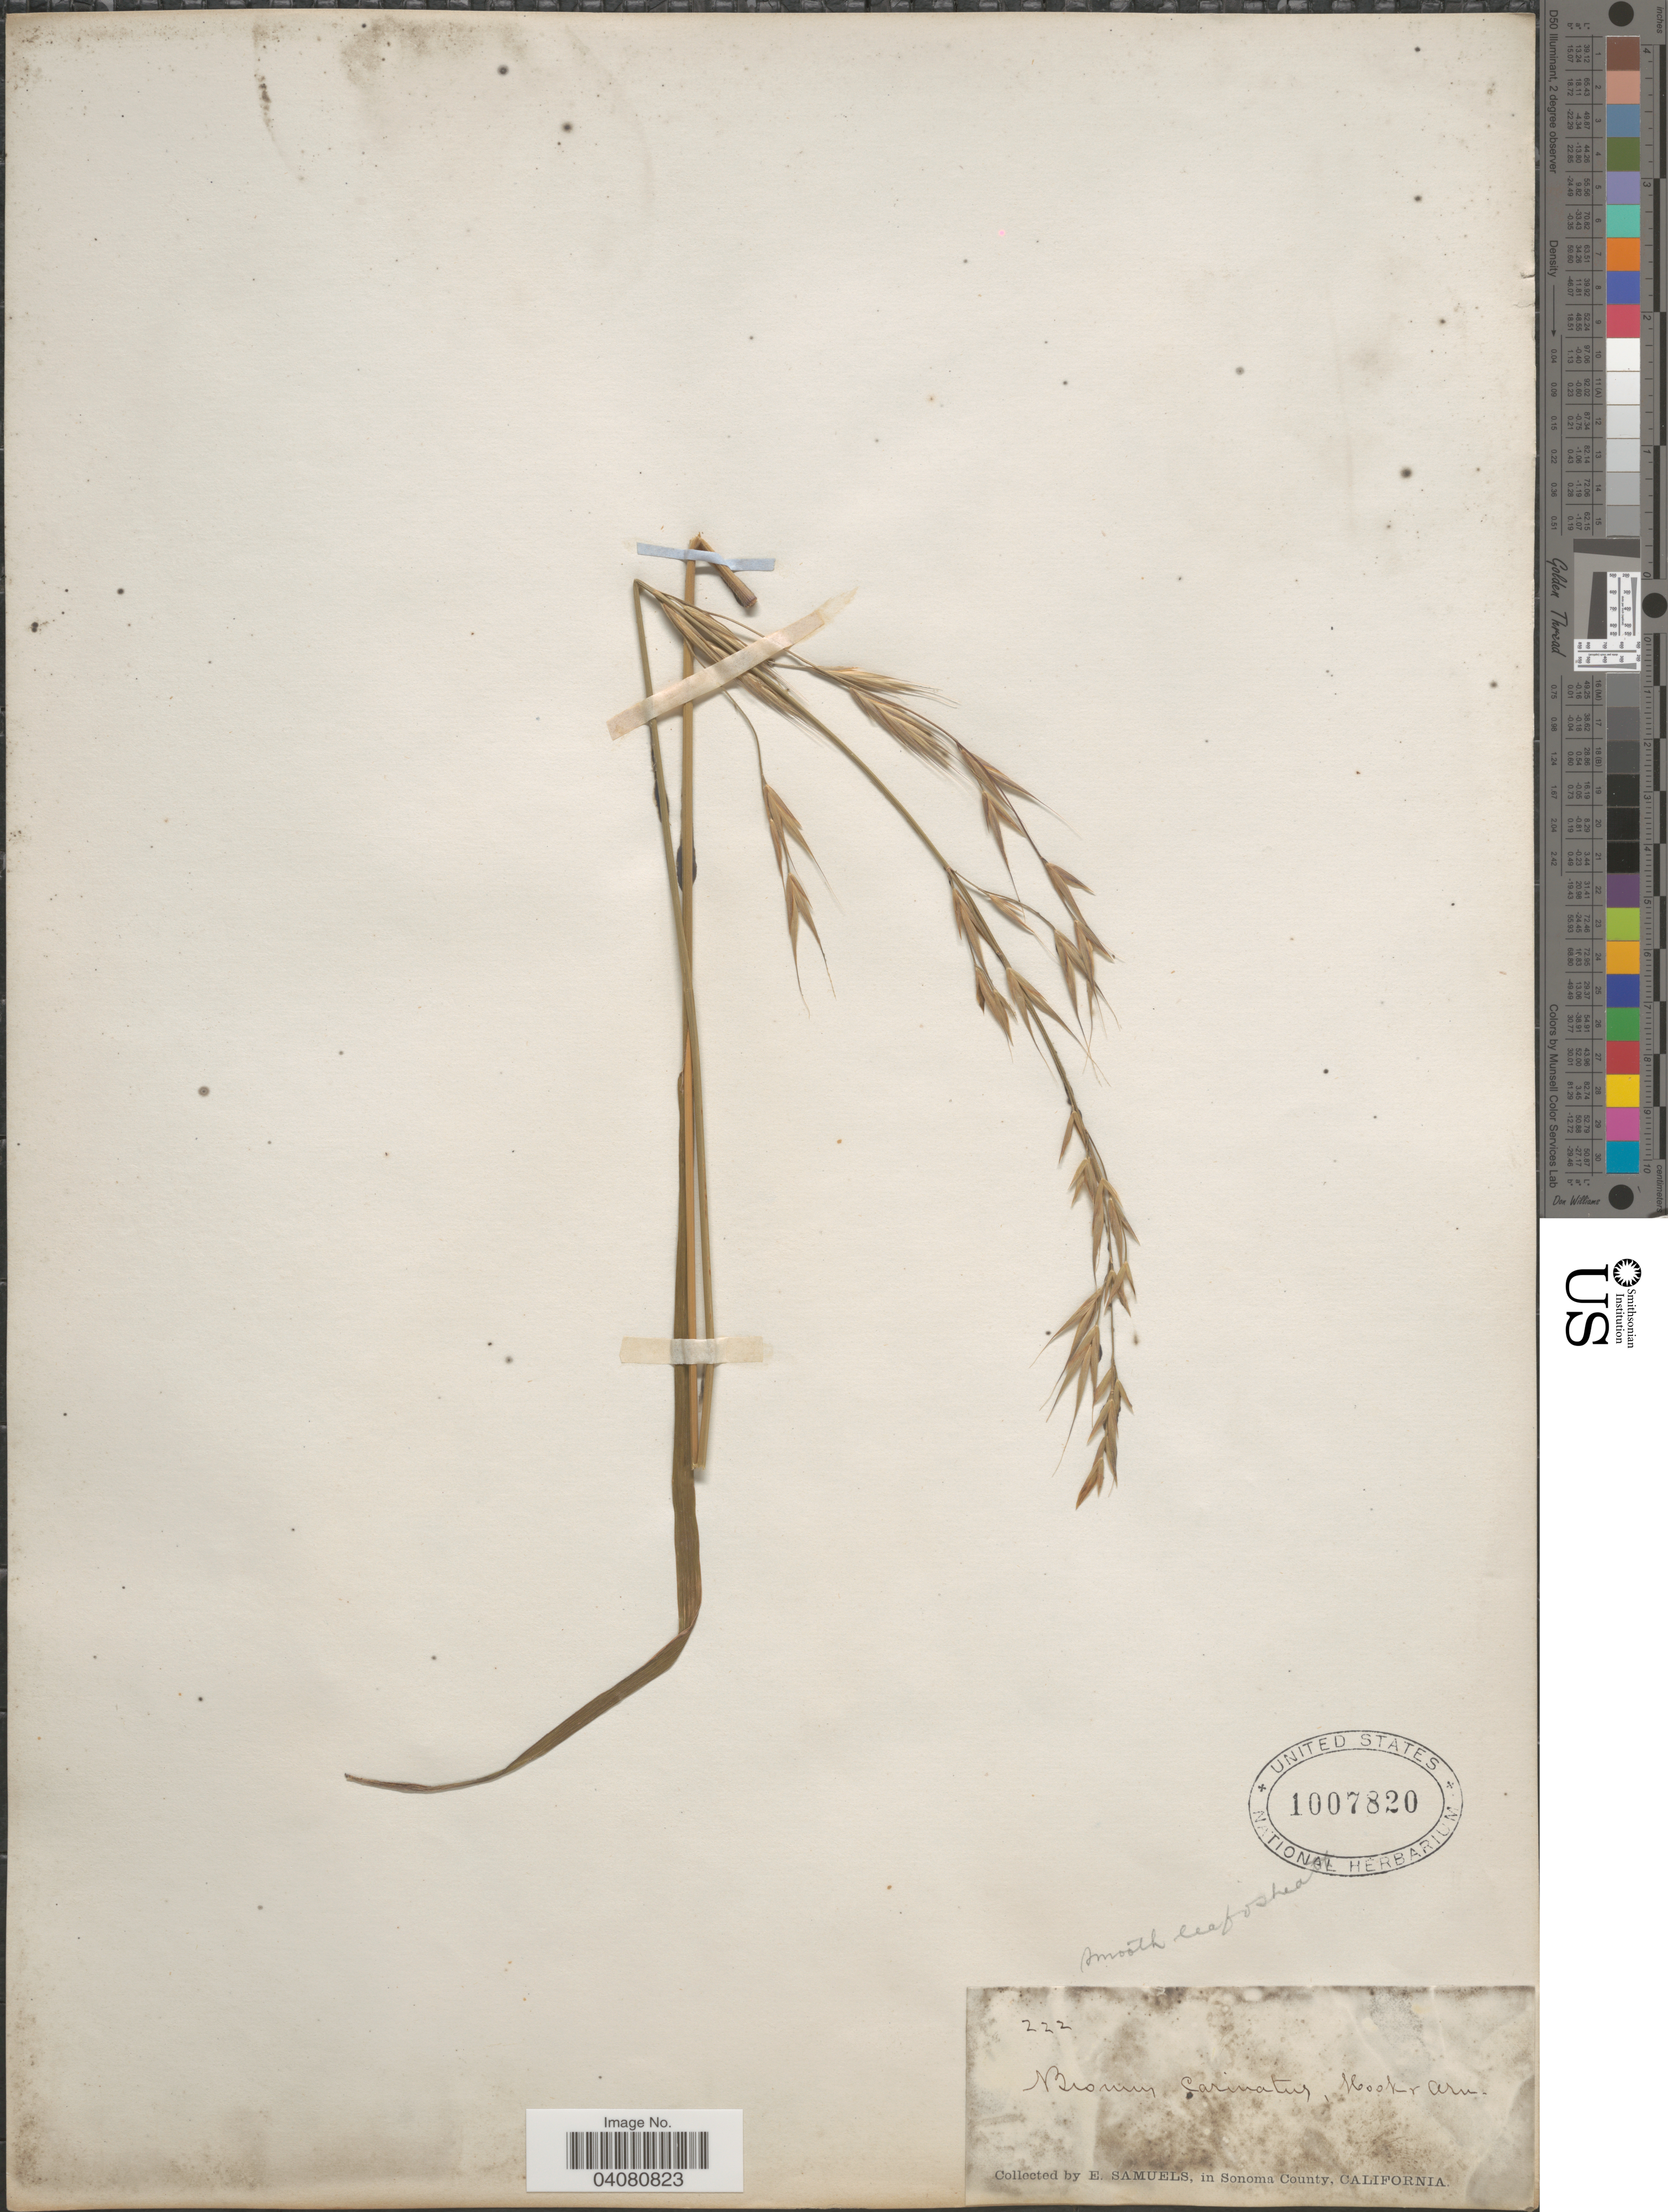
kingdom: Plantae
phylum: Tracheophyta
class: Liliopsida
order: Poales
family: Poaceae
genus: Bromus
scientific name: Bromus carinatus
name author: Hook. & Arn.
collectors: E. Samuels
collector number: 222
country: United States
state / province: California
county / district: Sonoma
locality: In Sonoma County.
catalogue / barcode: US 1007820